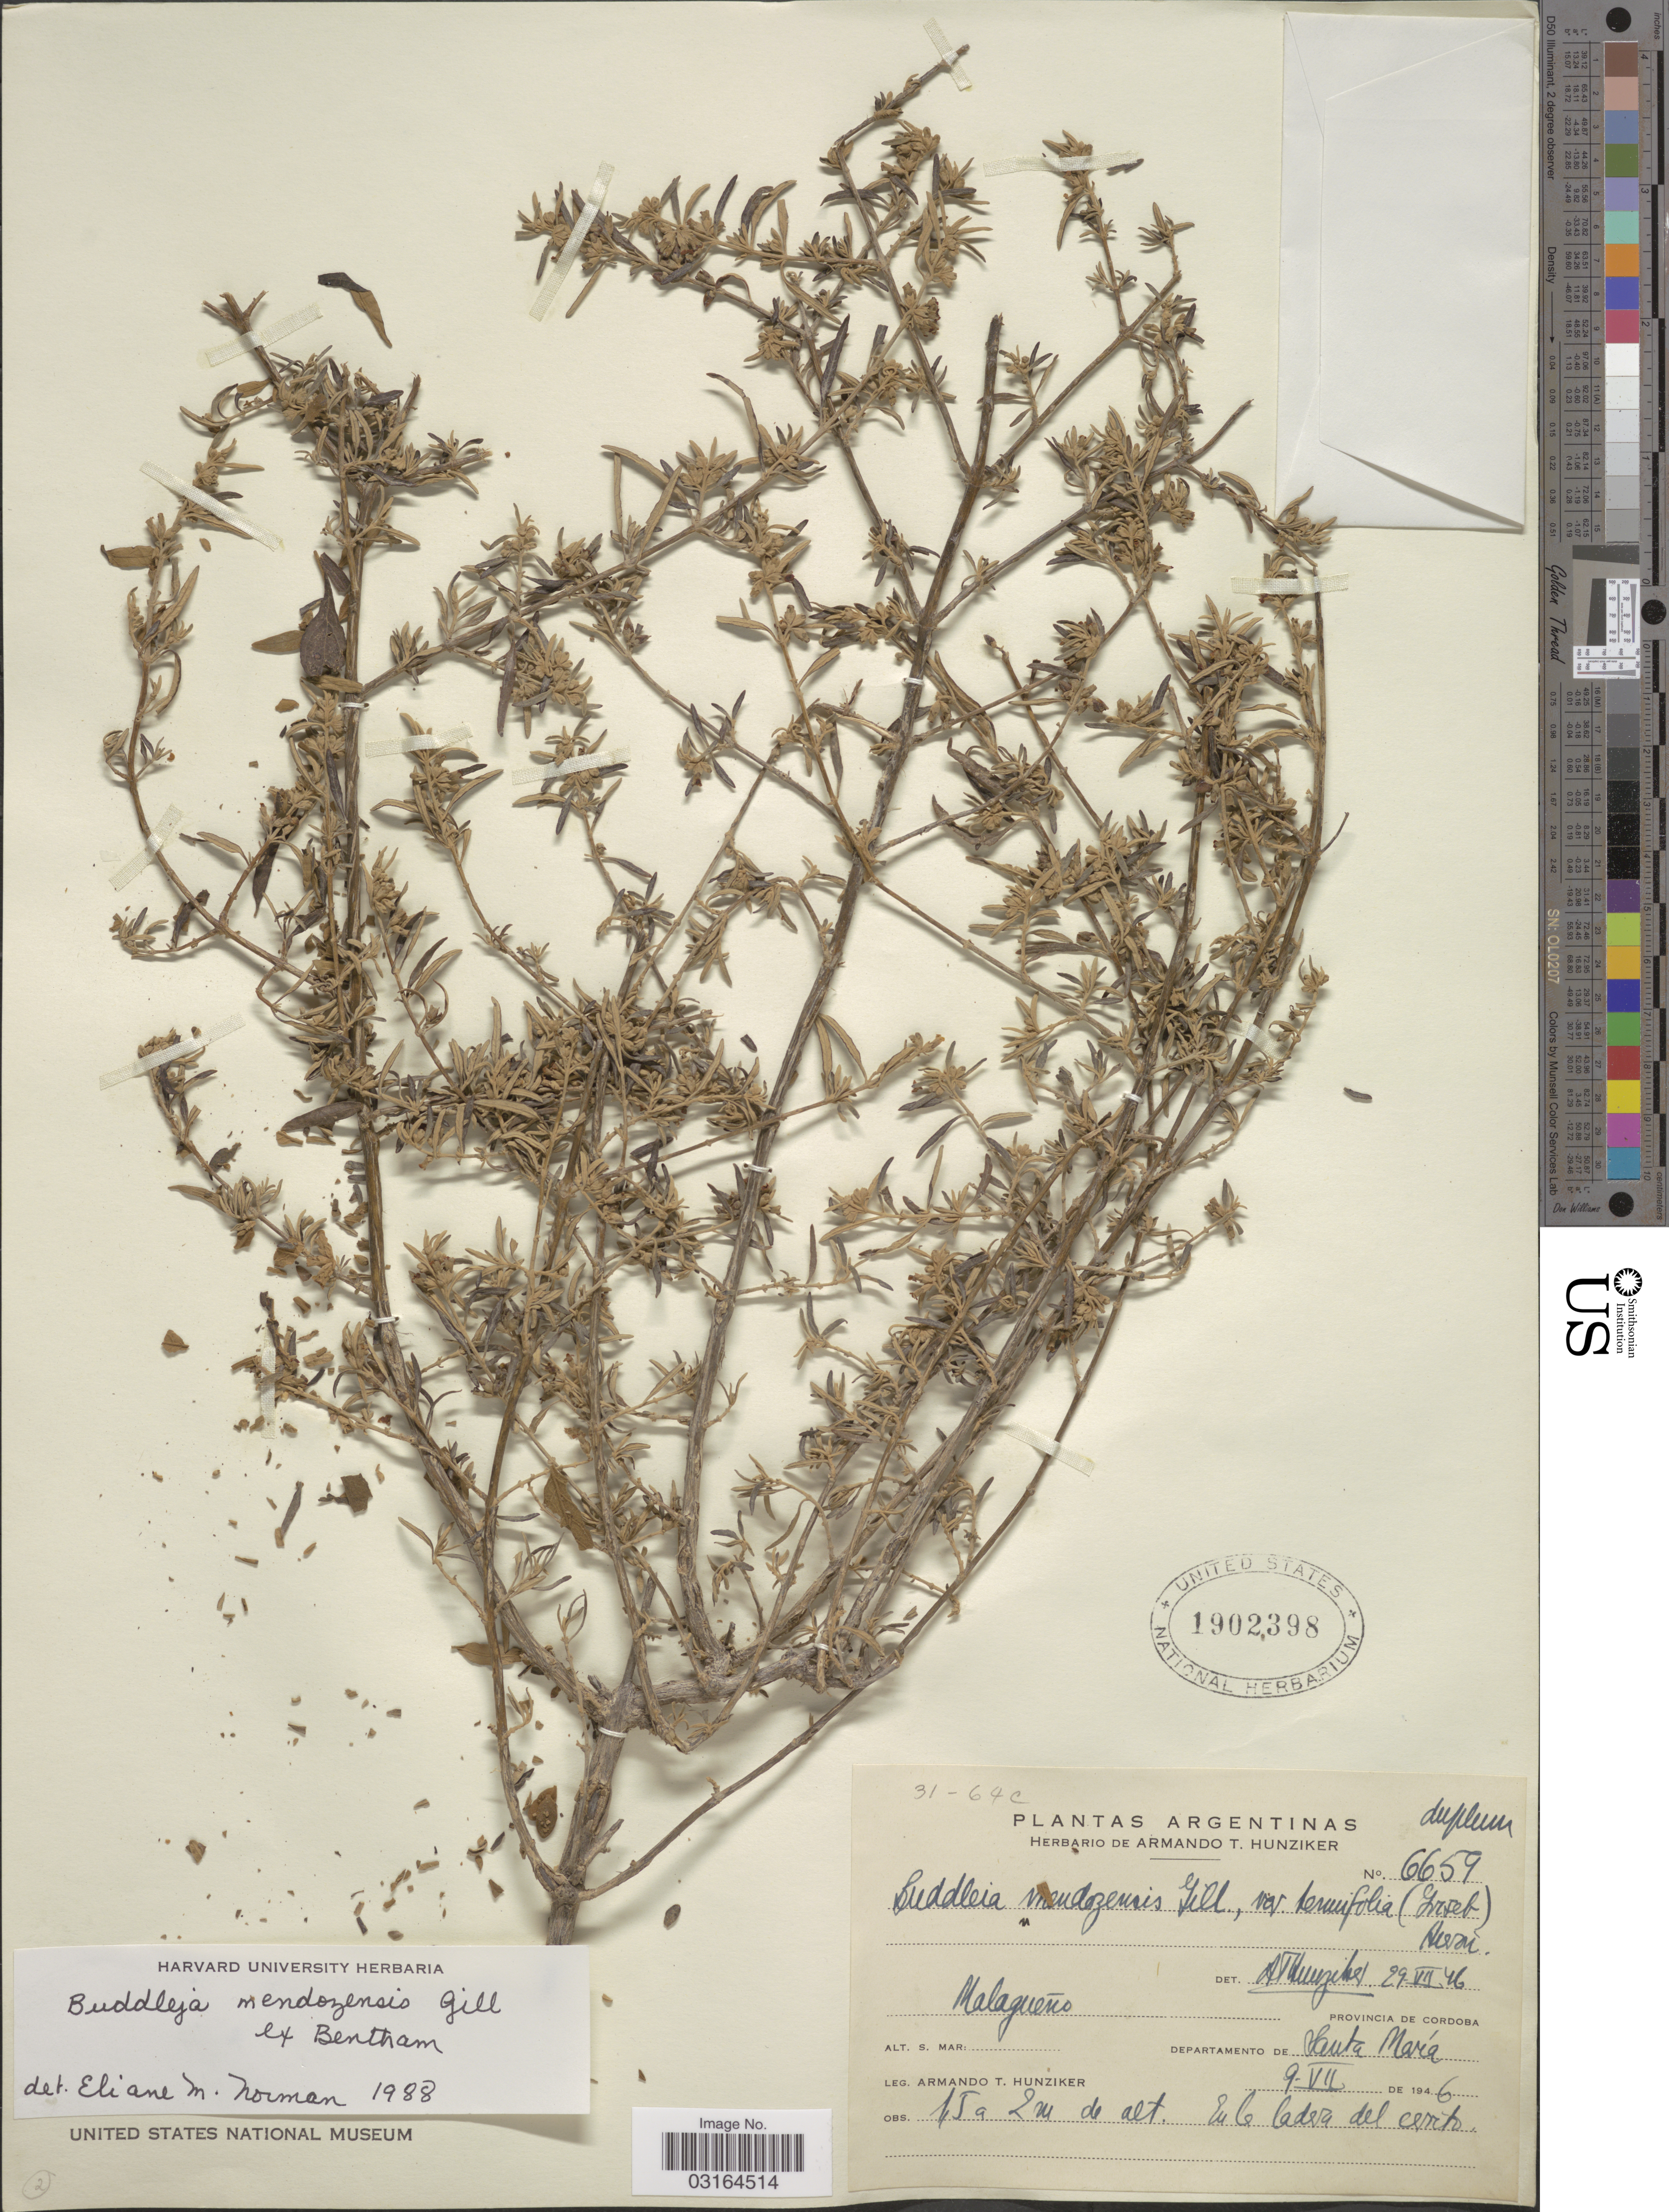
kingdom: Plantae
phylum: Tracheophyta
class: Magnoliopsida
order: Lamiales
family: Scrophulariaceae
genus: Buddleja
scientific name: Buddleja mendozensis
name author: Gillet ex Benth.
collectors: A. T. Hunziker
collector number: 6659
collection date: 1946-07-09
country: Argentina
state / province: Cordoba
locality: Malaguéno. Provincia de Cordoba. Departamento de Santa María.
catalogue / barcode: US 1902398